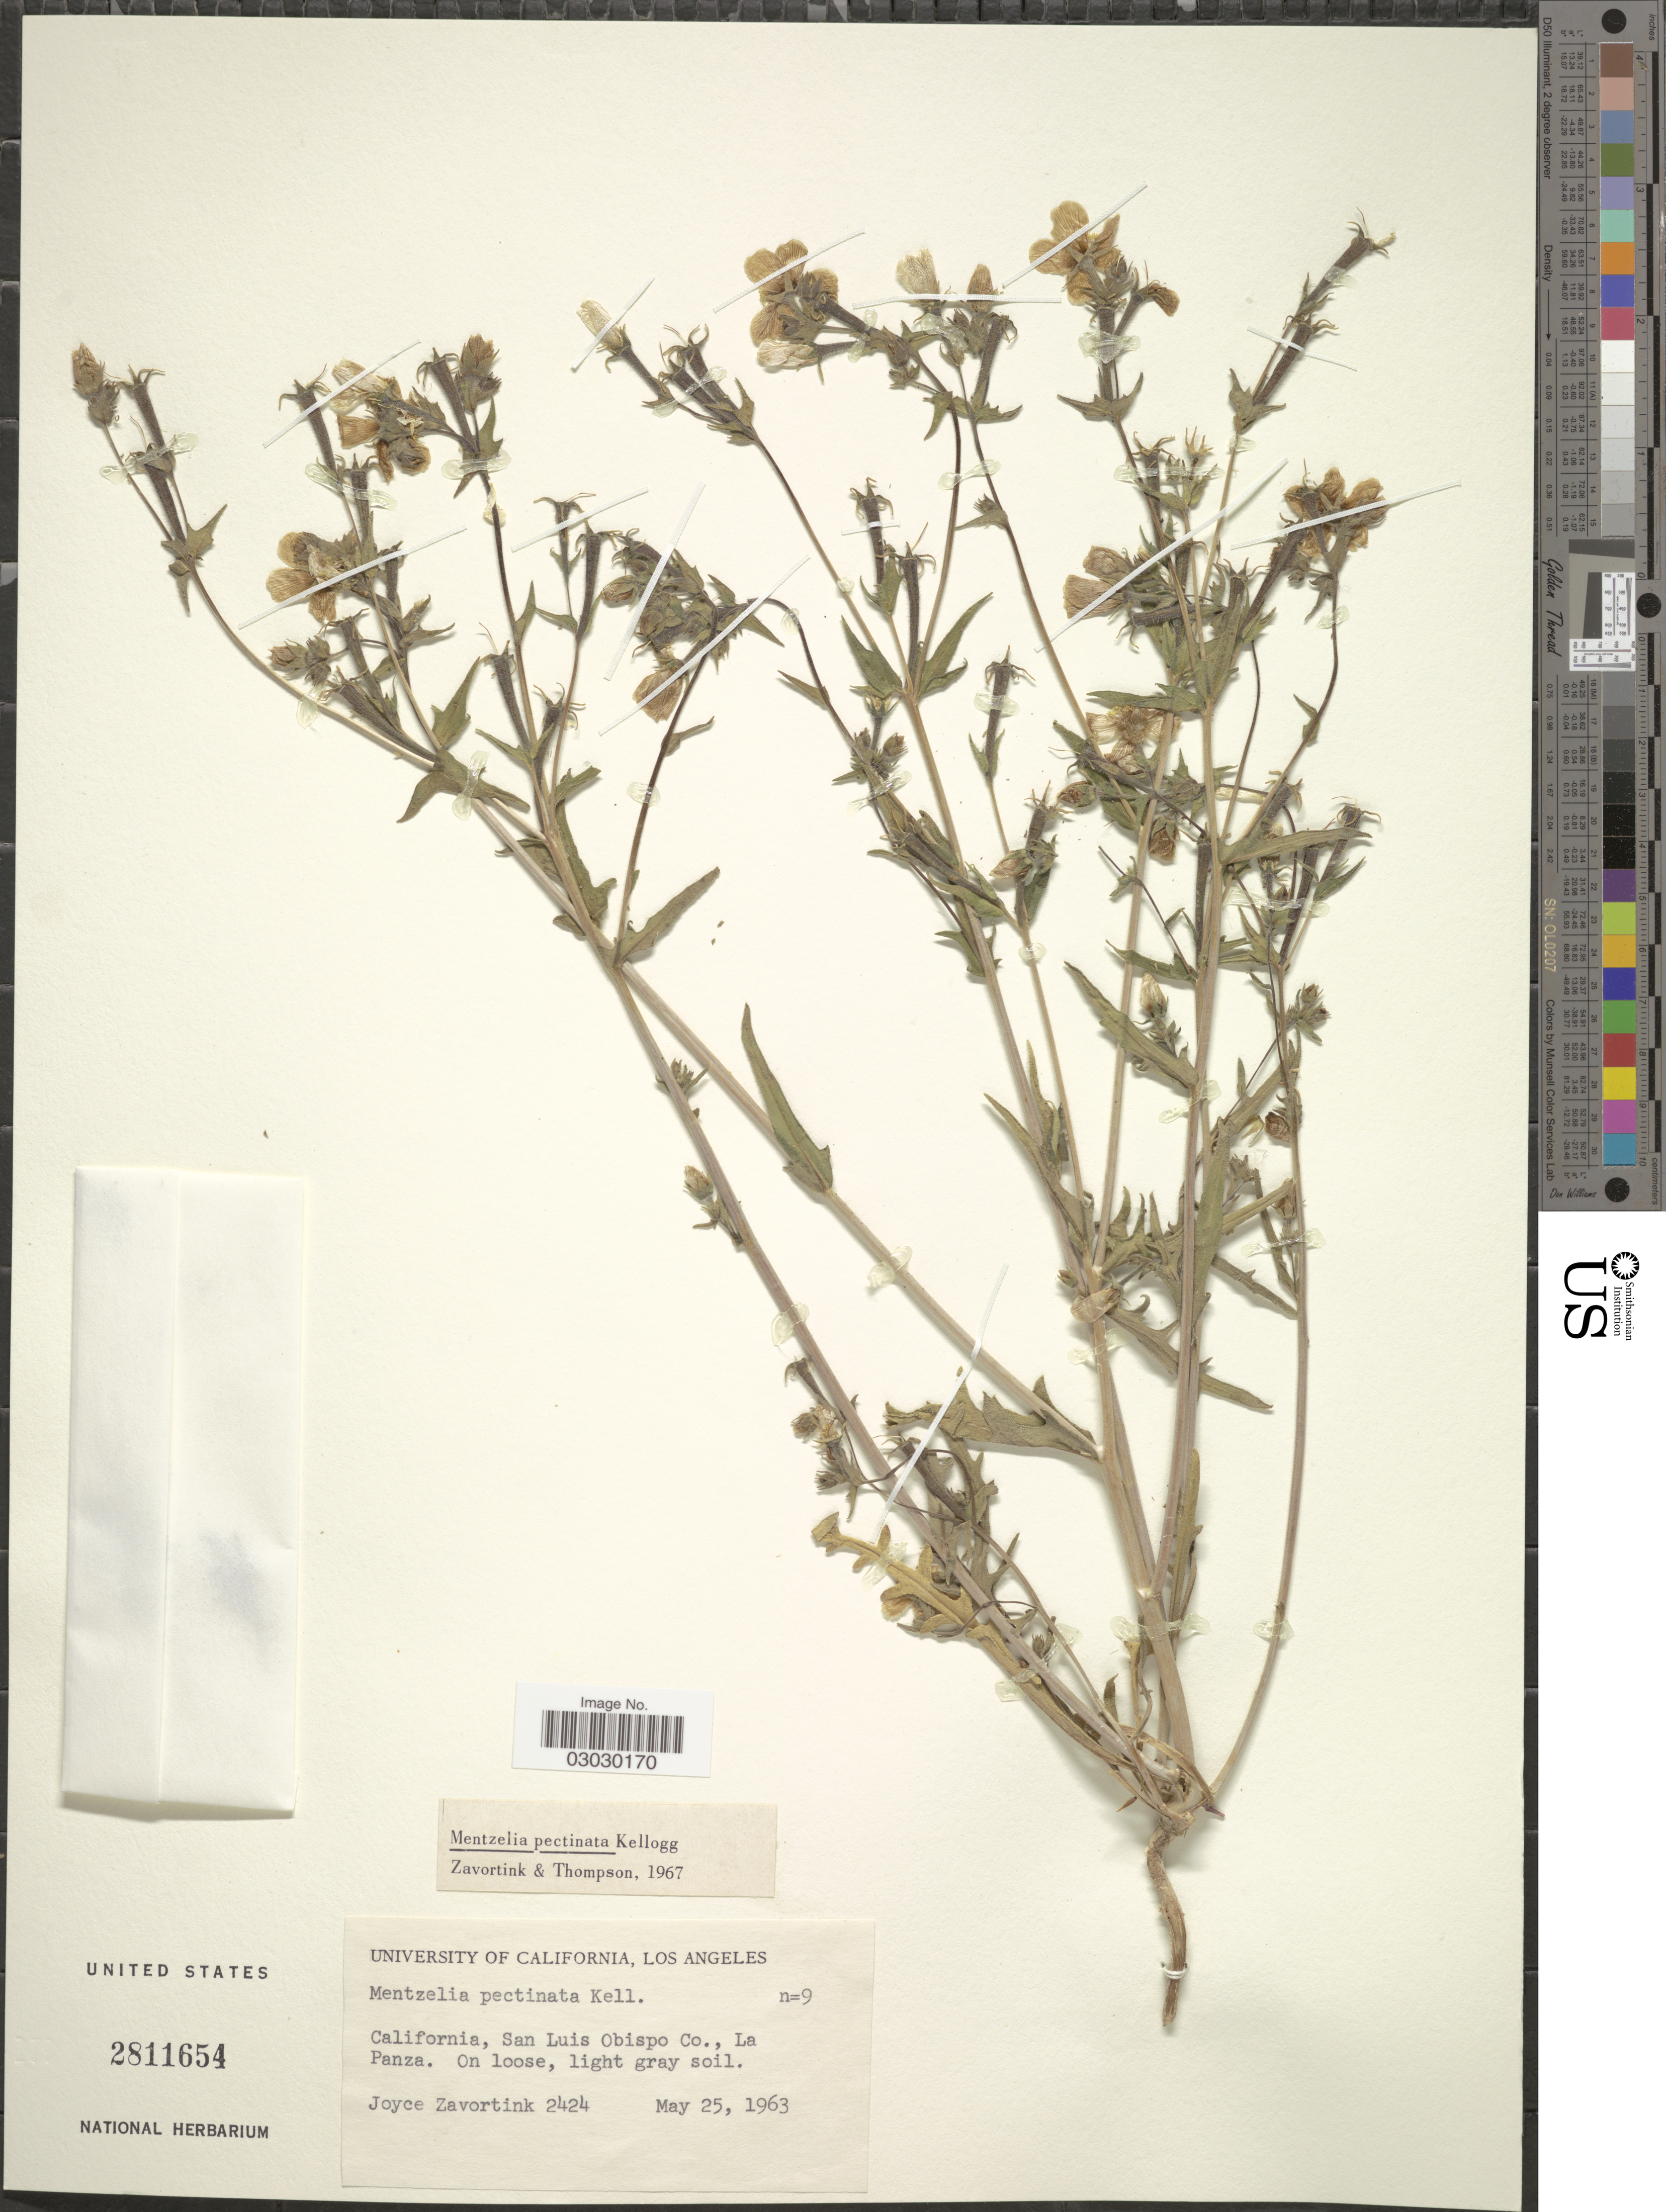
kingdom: Plantae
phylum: Tracheophyta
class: Magnoliopsida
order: Cornales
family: Loasaceae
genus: Mentzelia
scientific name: Mentzelia pectinata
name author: Kellogg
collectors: J. Zavortink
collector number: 2424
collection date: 1963-05-25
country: United States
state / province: California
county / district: San Luis Obispo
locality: San Luis Obispo Co., La Panza.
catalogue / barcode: US 2811654